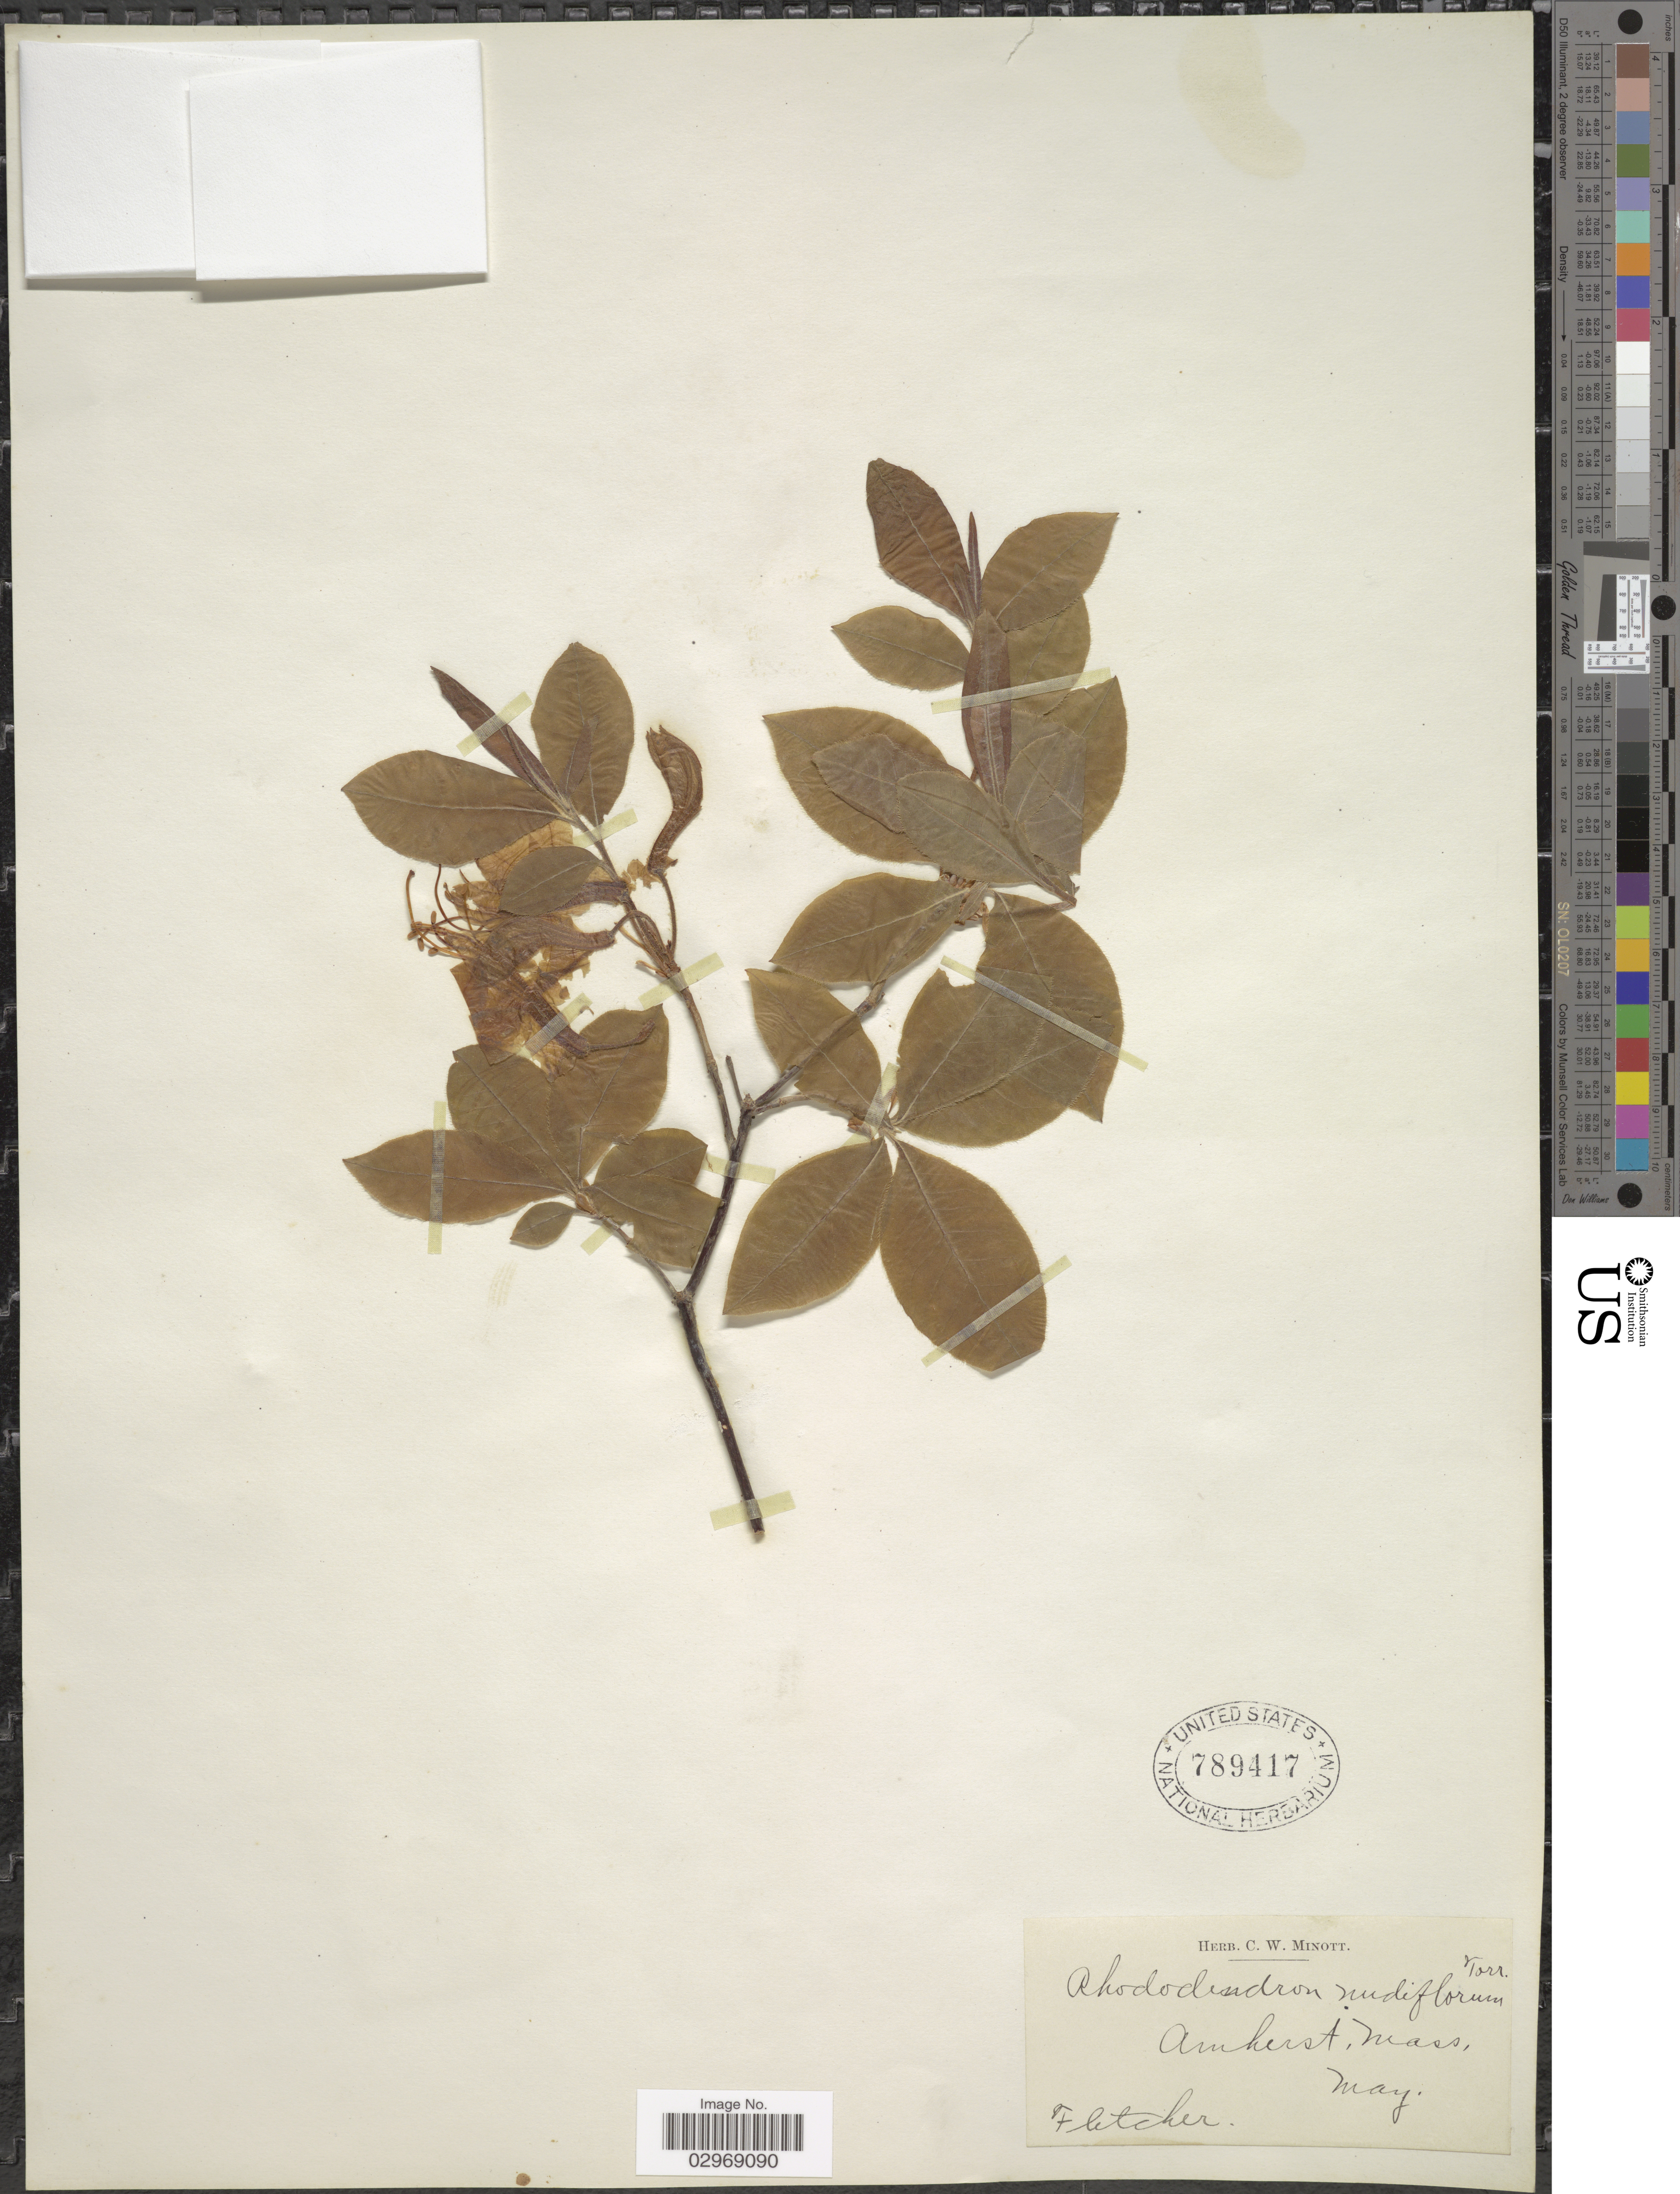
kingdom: Plantae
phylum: Tracheophyta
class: Magnoliopsida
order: Ericales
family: Ericaceae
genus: Rhododendron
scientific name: Rhododendron nudiflorum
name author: Torr.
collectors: -. Fletcher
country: United States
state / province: Massachusetts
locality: Arnherst, Mass.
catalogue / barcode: US 789417